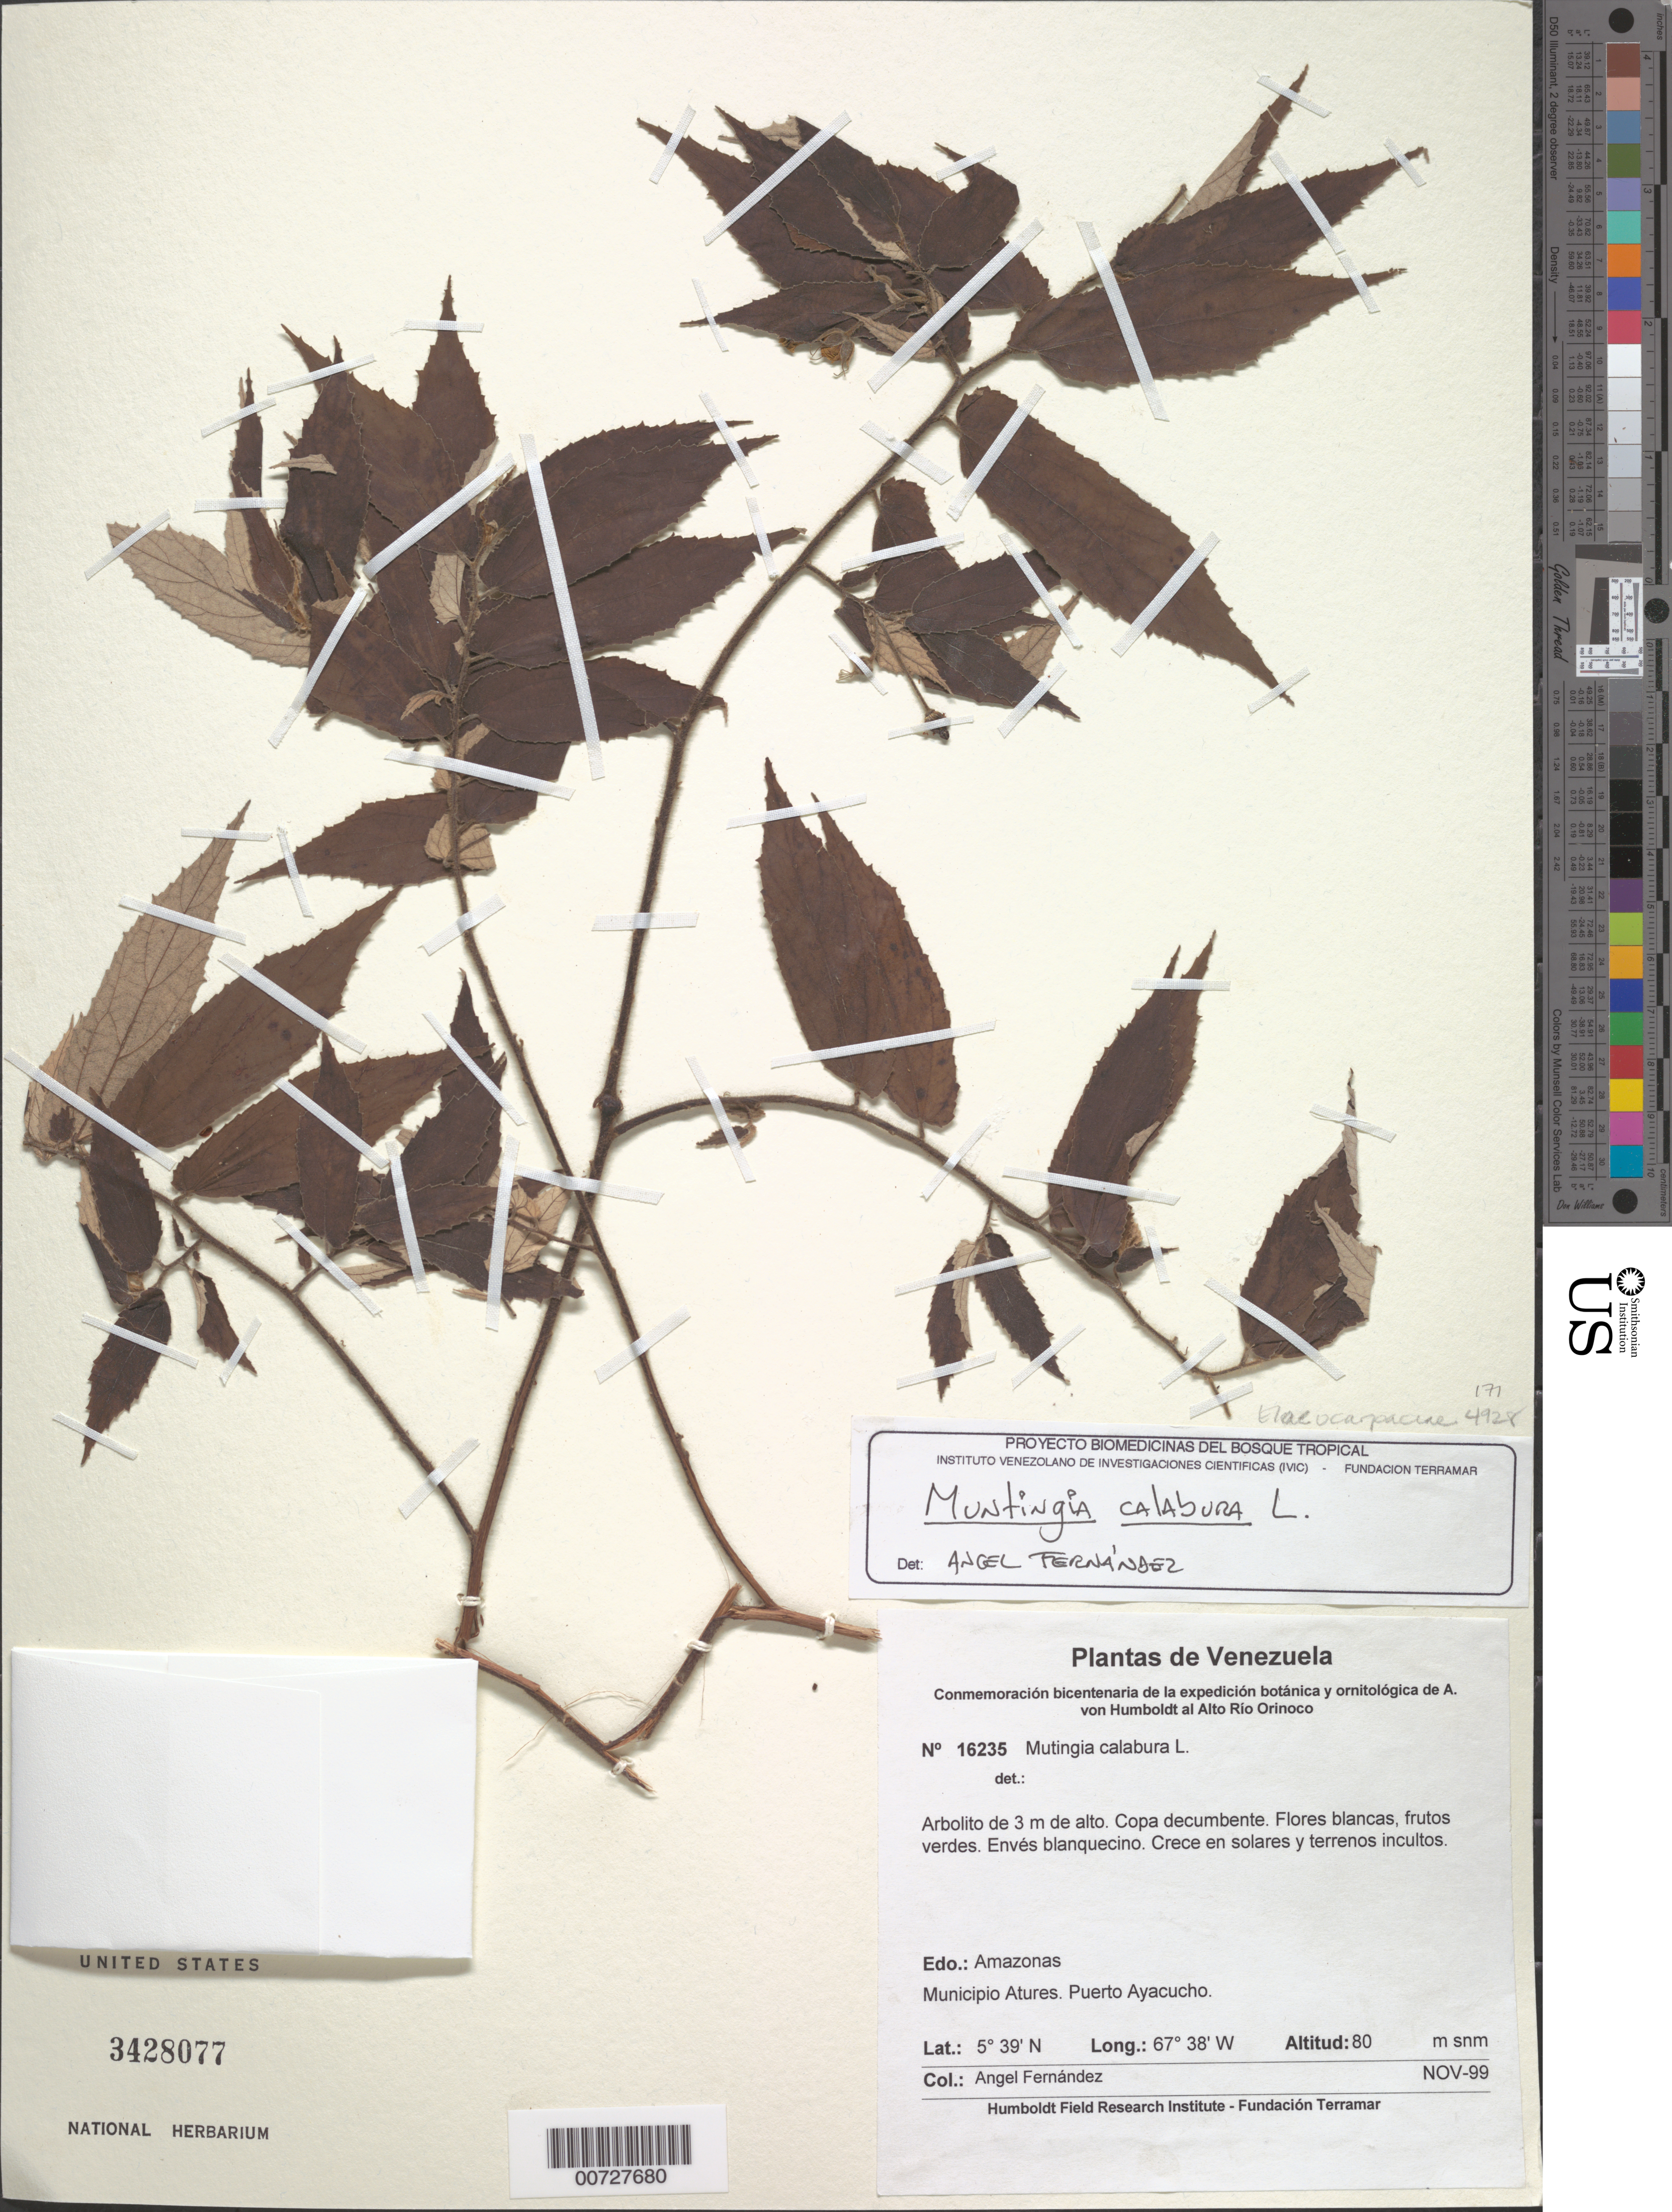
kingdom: Plantae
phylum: Tracheophyta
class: Magnoliopsida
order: Malvales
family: Muntingiaceae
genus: Muntingia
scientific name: Muntingia calabura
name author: L.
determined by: Fernández, Alvaro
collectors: A. Fernández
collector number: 16235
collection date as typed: Nov 1999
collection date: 1999-11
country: Venezuela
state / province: Amazonas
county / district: Atures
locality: Puerto Ayacucho.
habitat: Crece en solares y terrenos incultos.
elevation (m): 80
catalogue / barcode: US 3428077